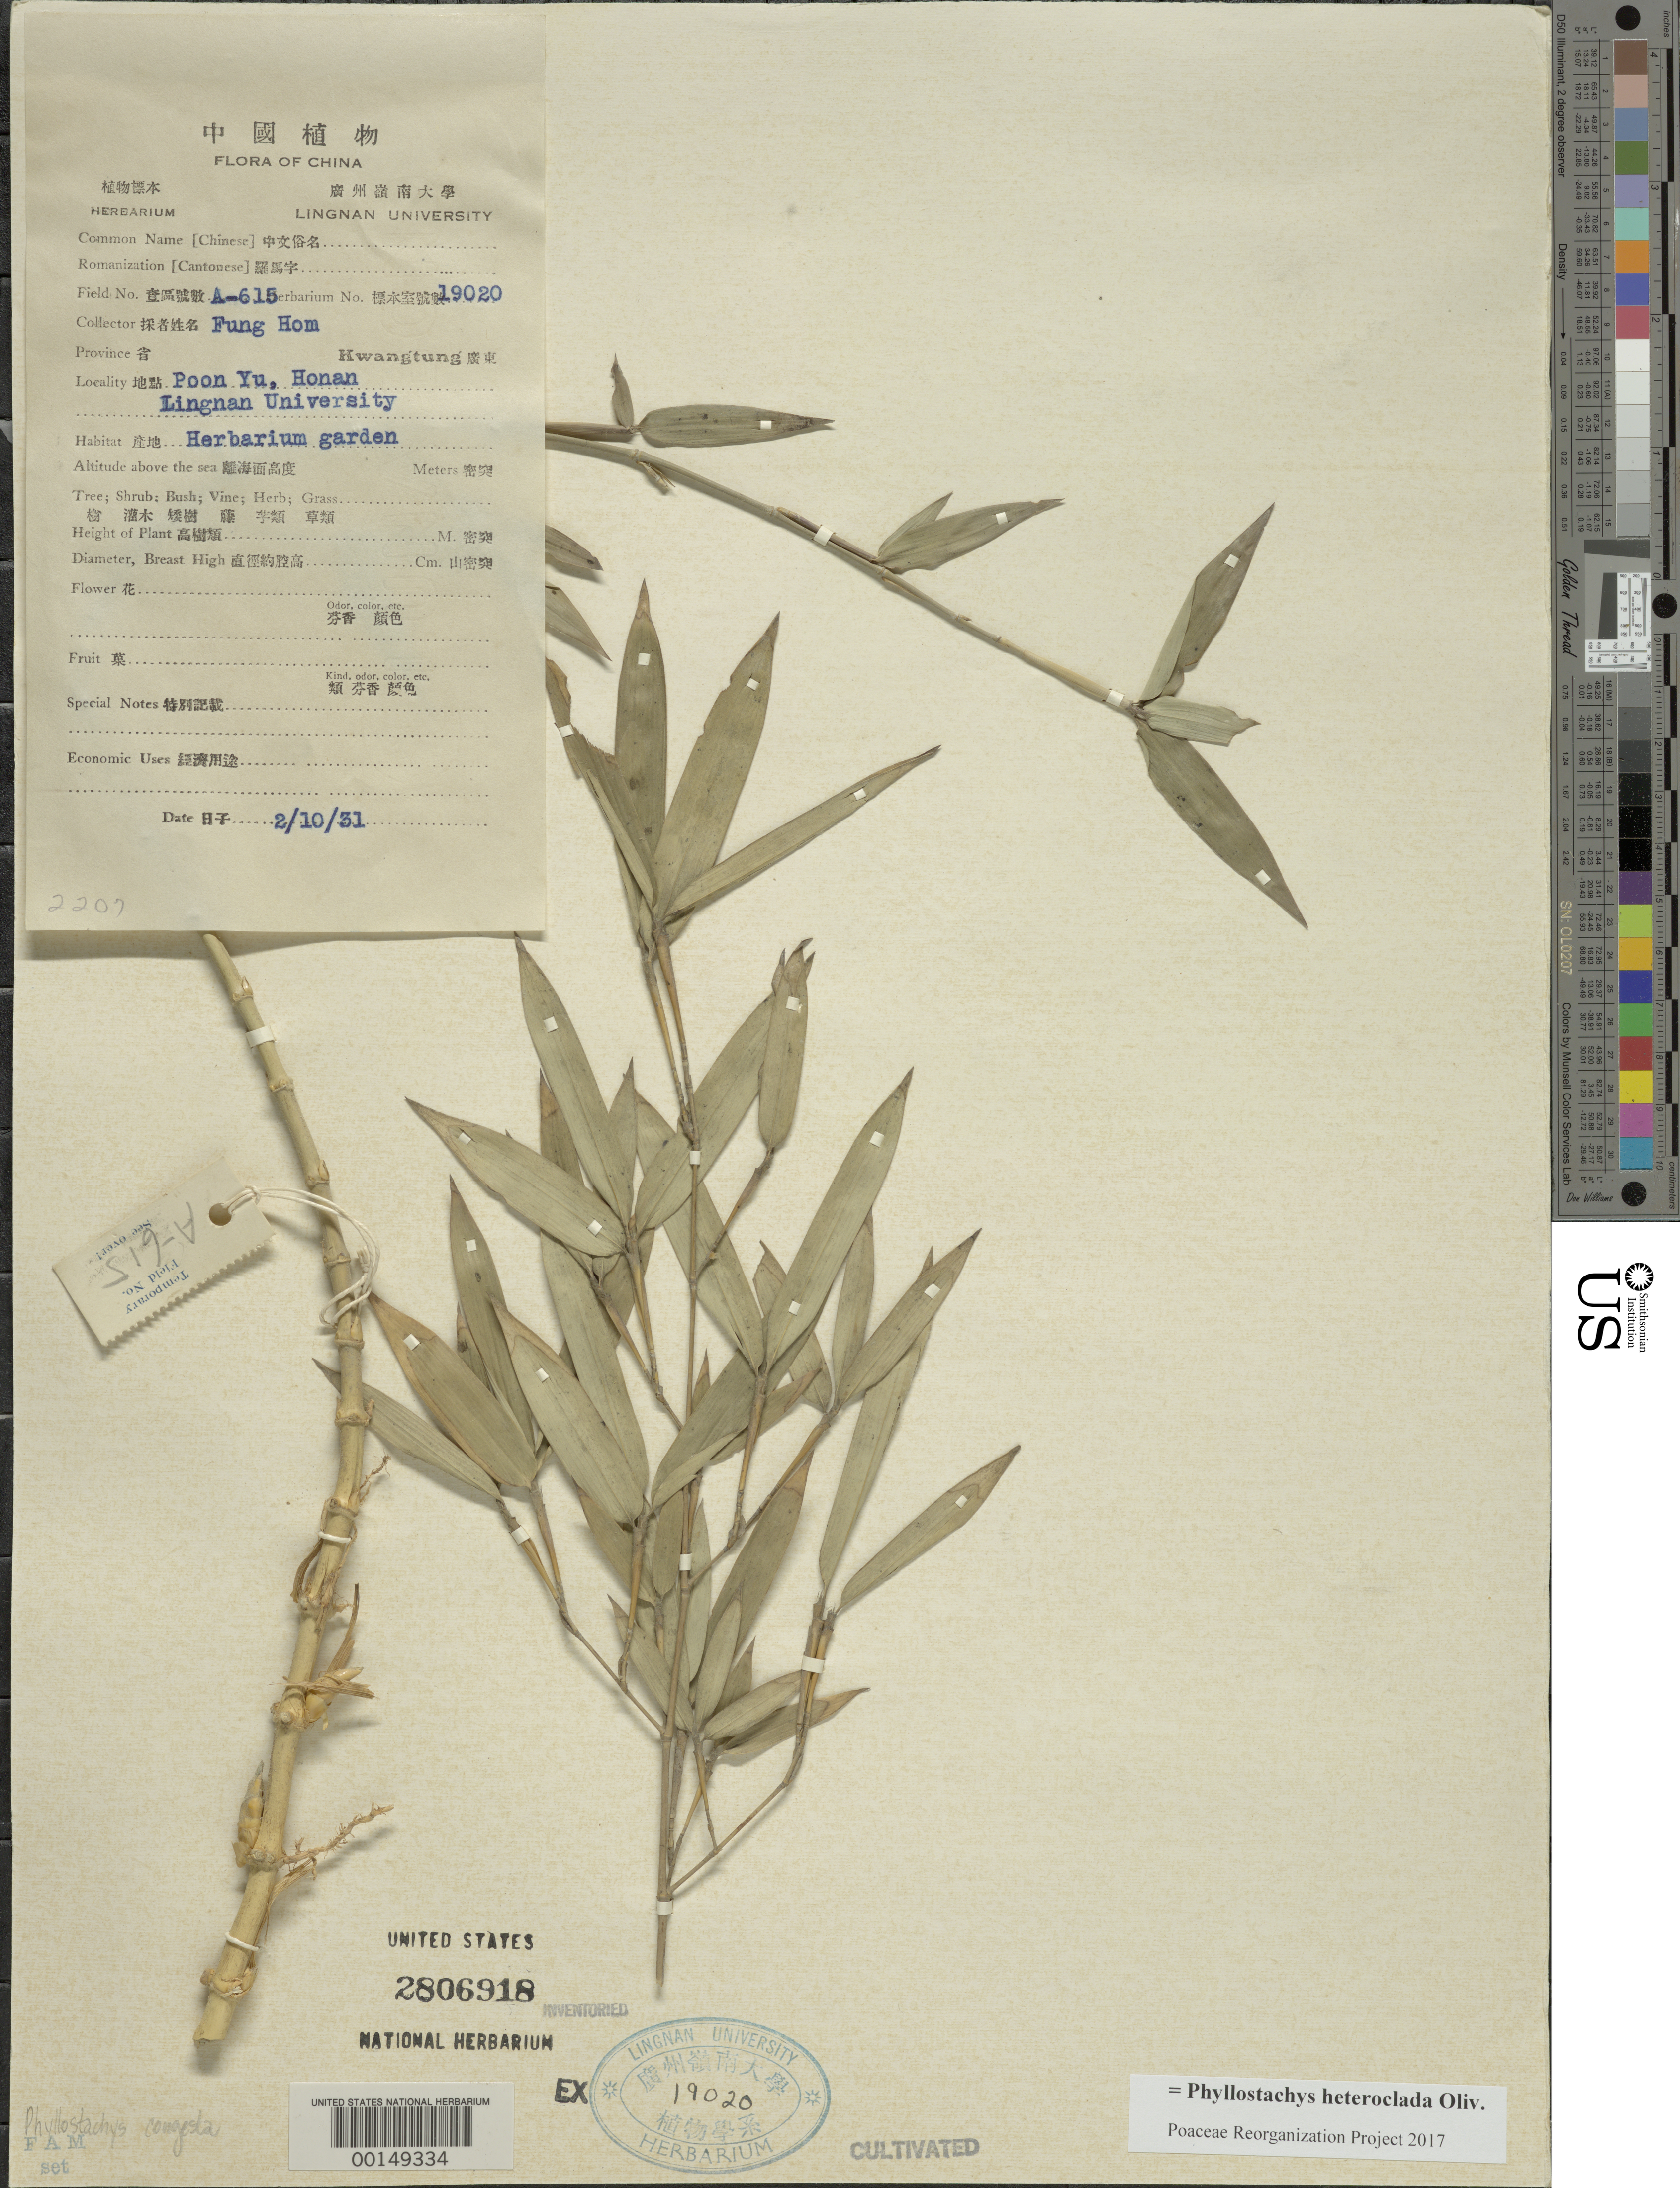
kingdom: Plantae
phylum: Tracheophyta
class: Liliopsida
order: Poales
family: Poaceae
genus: Phyllostachys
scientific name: Phyllostachys heteroclada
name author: Oliv.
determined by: Poaceae Reorganization Project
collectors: H. L. Fung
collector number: A-615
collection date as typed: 10 Feb 1931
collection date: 1931-02-10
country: China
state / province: Guangdong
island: Honam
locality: Honan, poon yu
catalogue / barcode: US 2806918